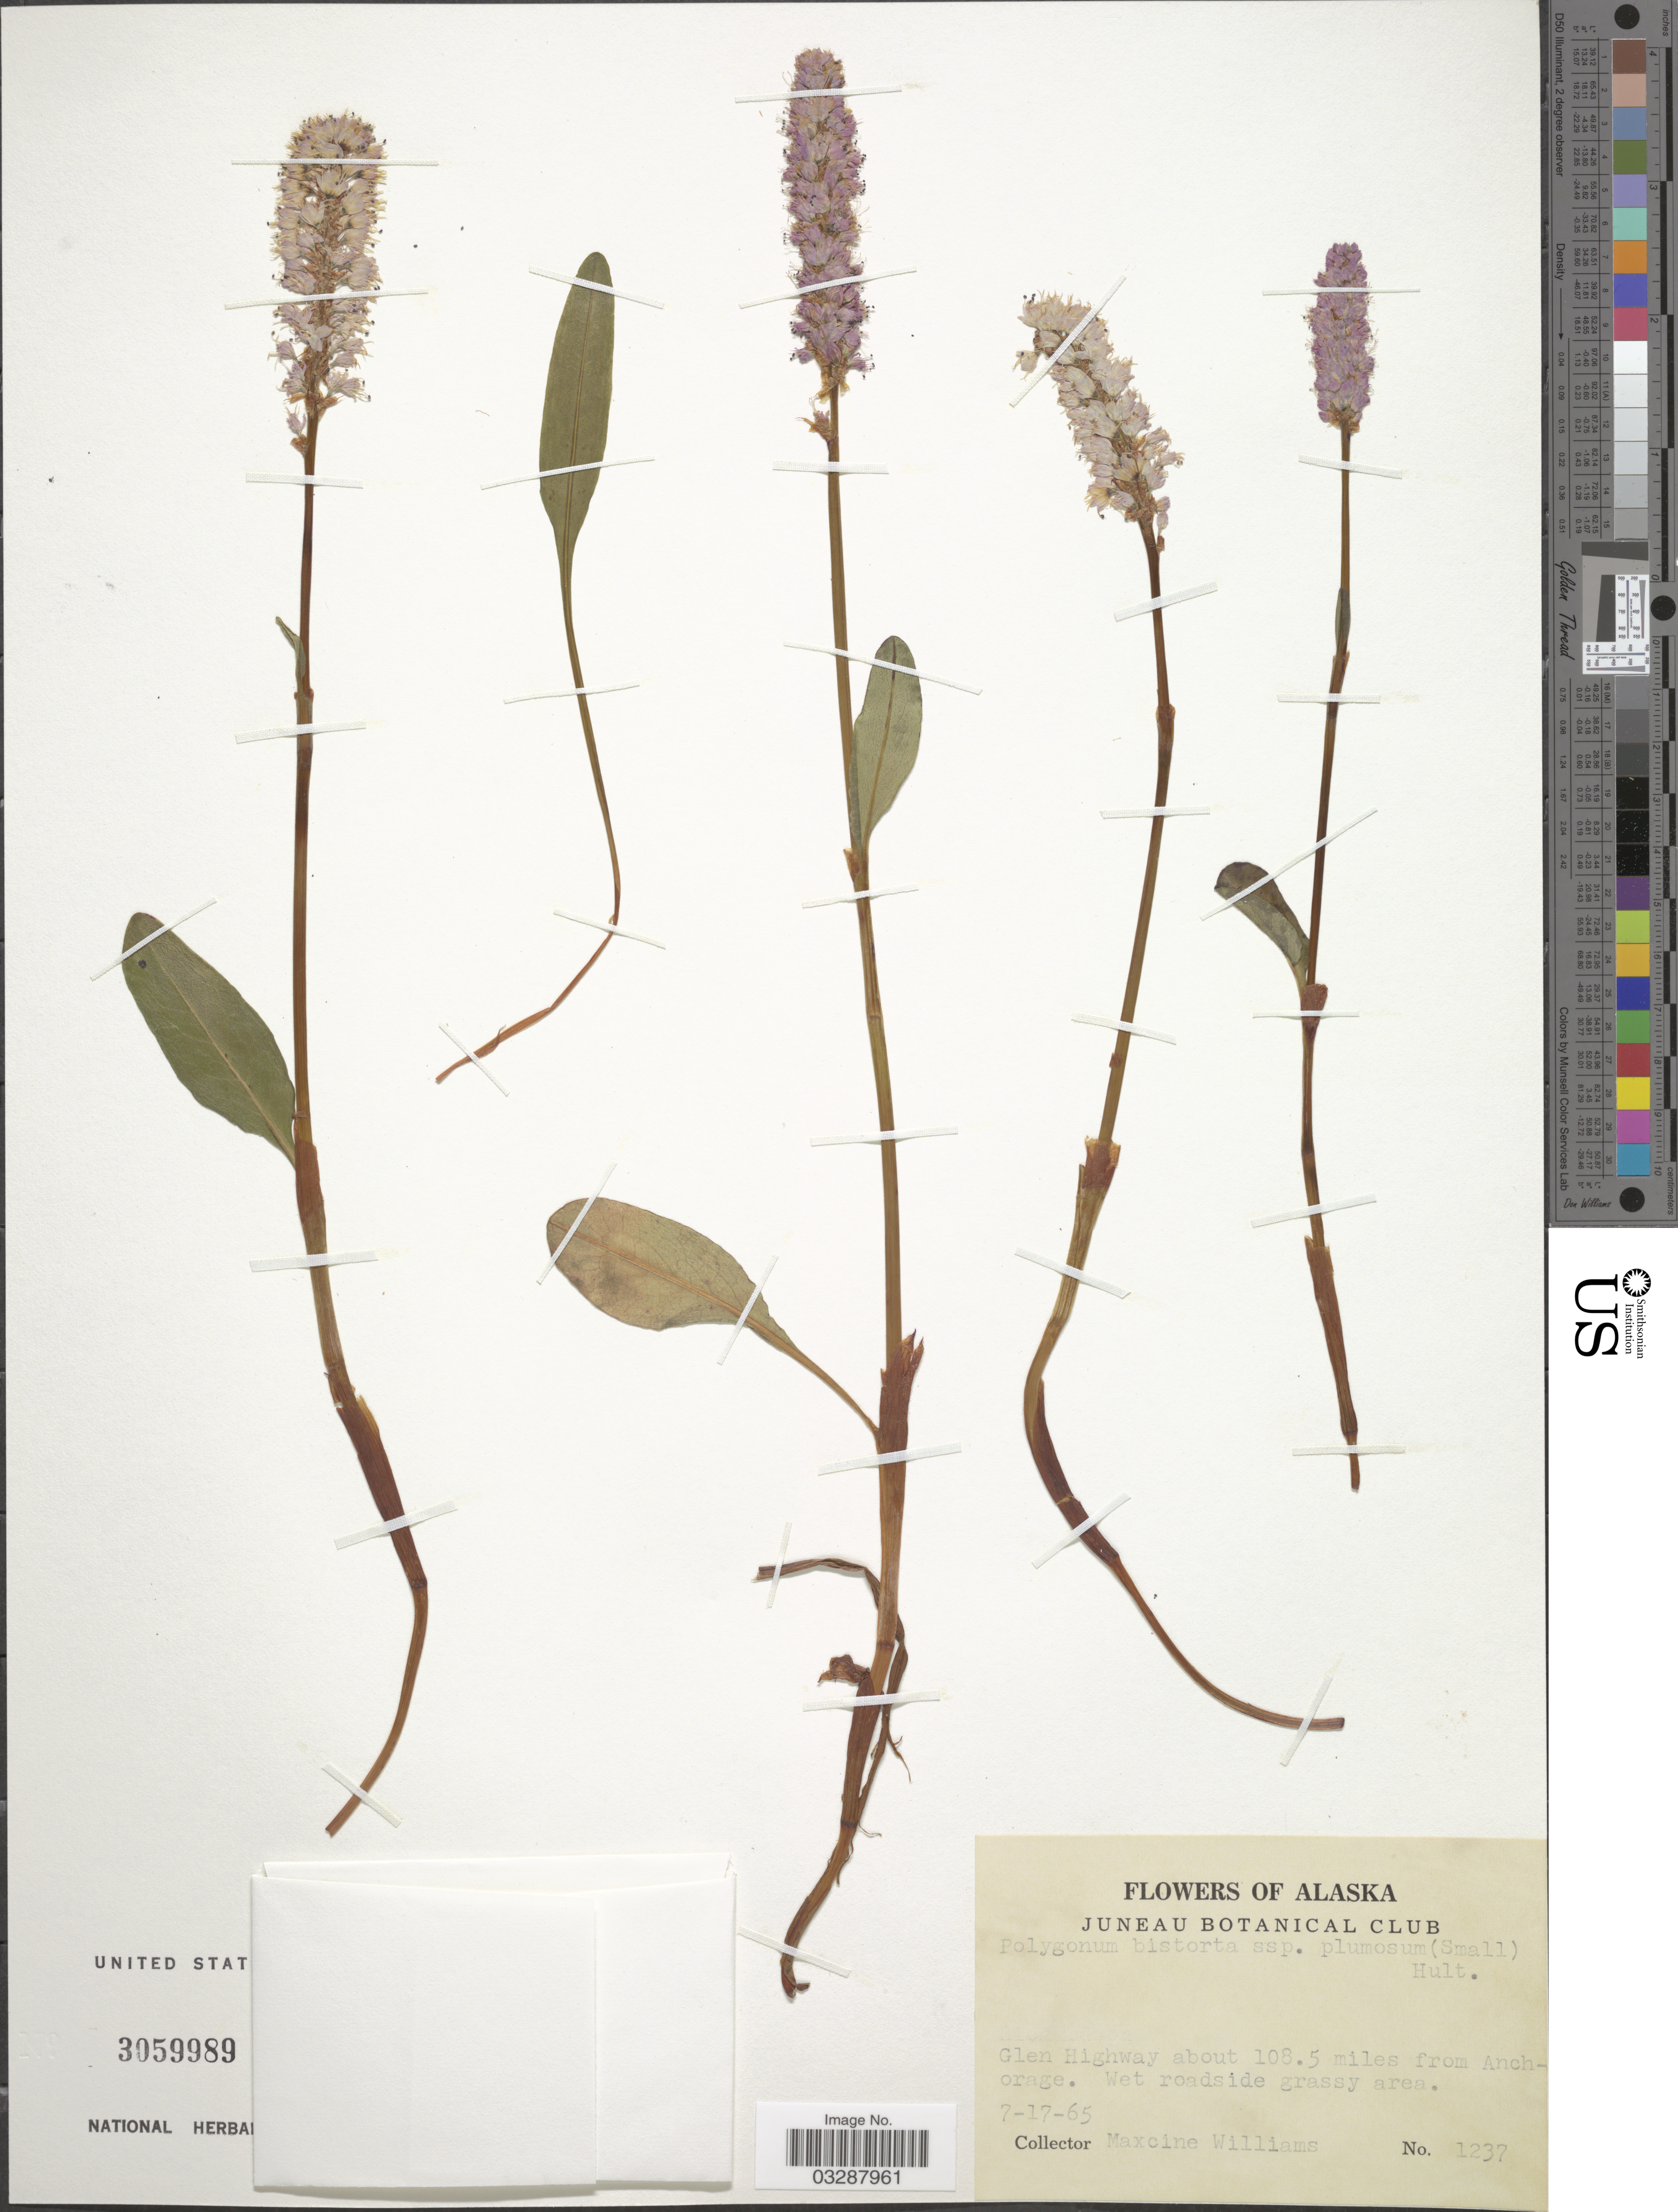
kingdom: Plantae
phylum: Tracheophyta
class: Magnoliopsida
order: Caryophyllales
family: Polygonaceae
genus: Bistorta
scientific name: Bistorta plumosa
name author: (Small) Greene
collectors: M. Williams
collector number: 1237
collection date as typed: Transcribed d/m/y: 17/7/65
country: United States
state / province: Alaska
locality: Glen Highway about 108.5 miles from Anchorage.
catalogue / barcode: US 3059989